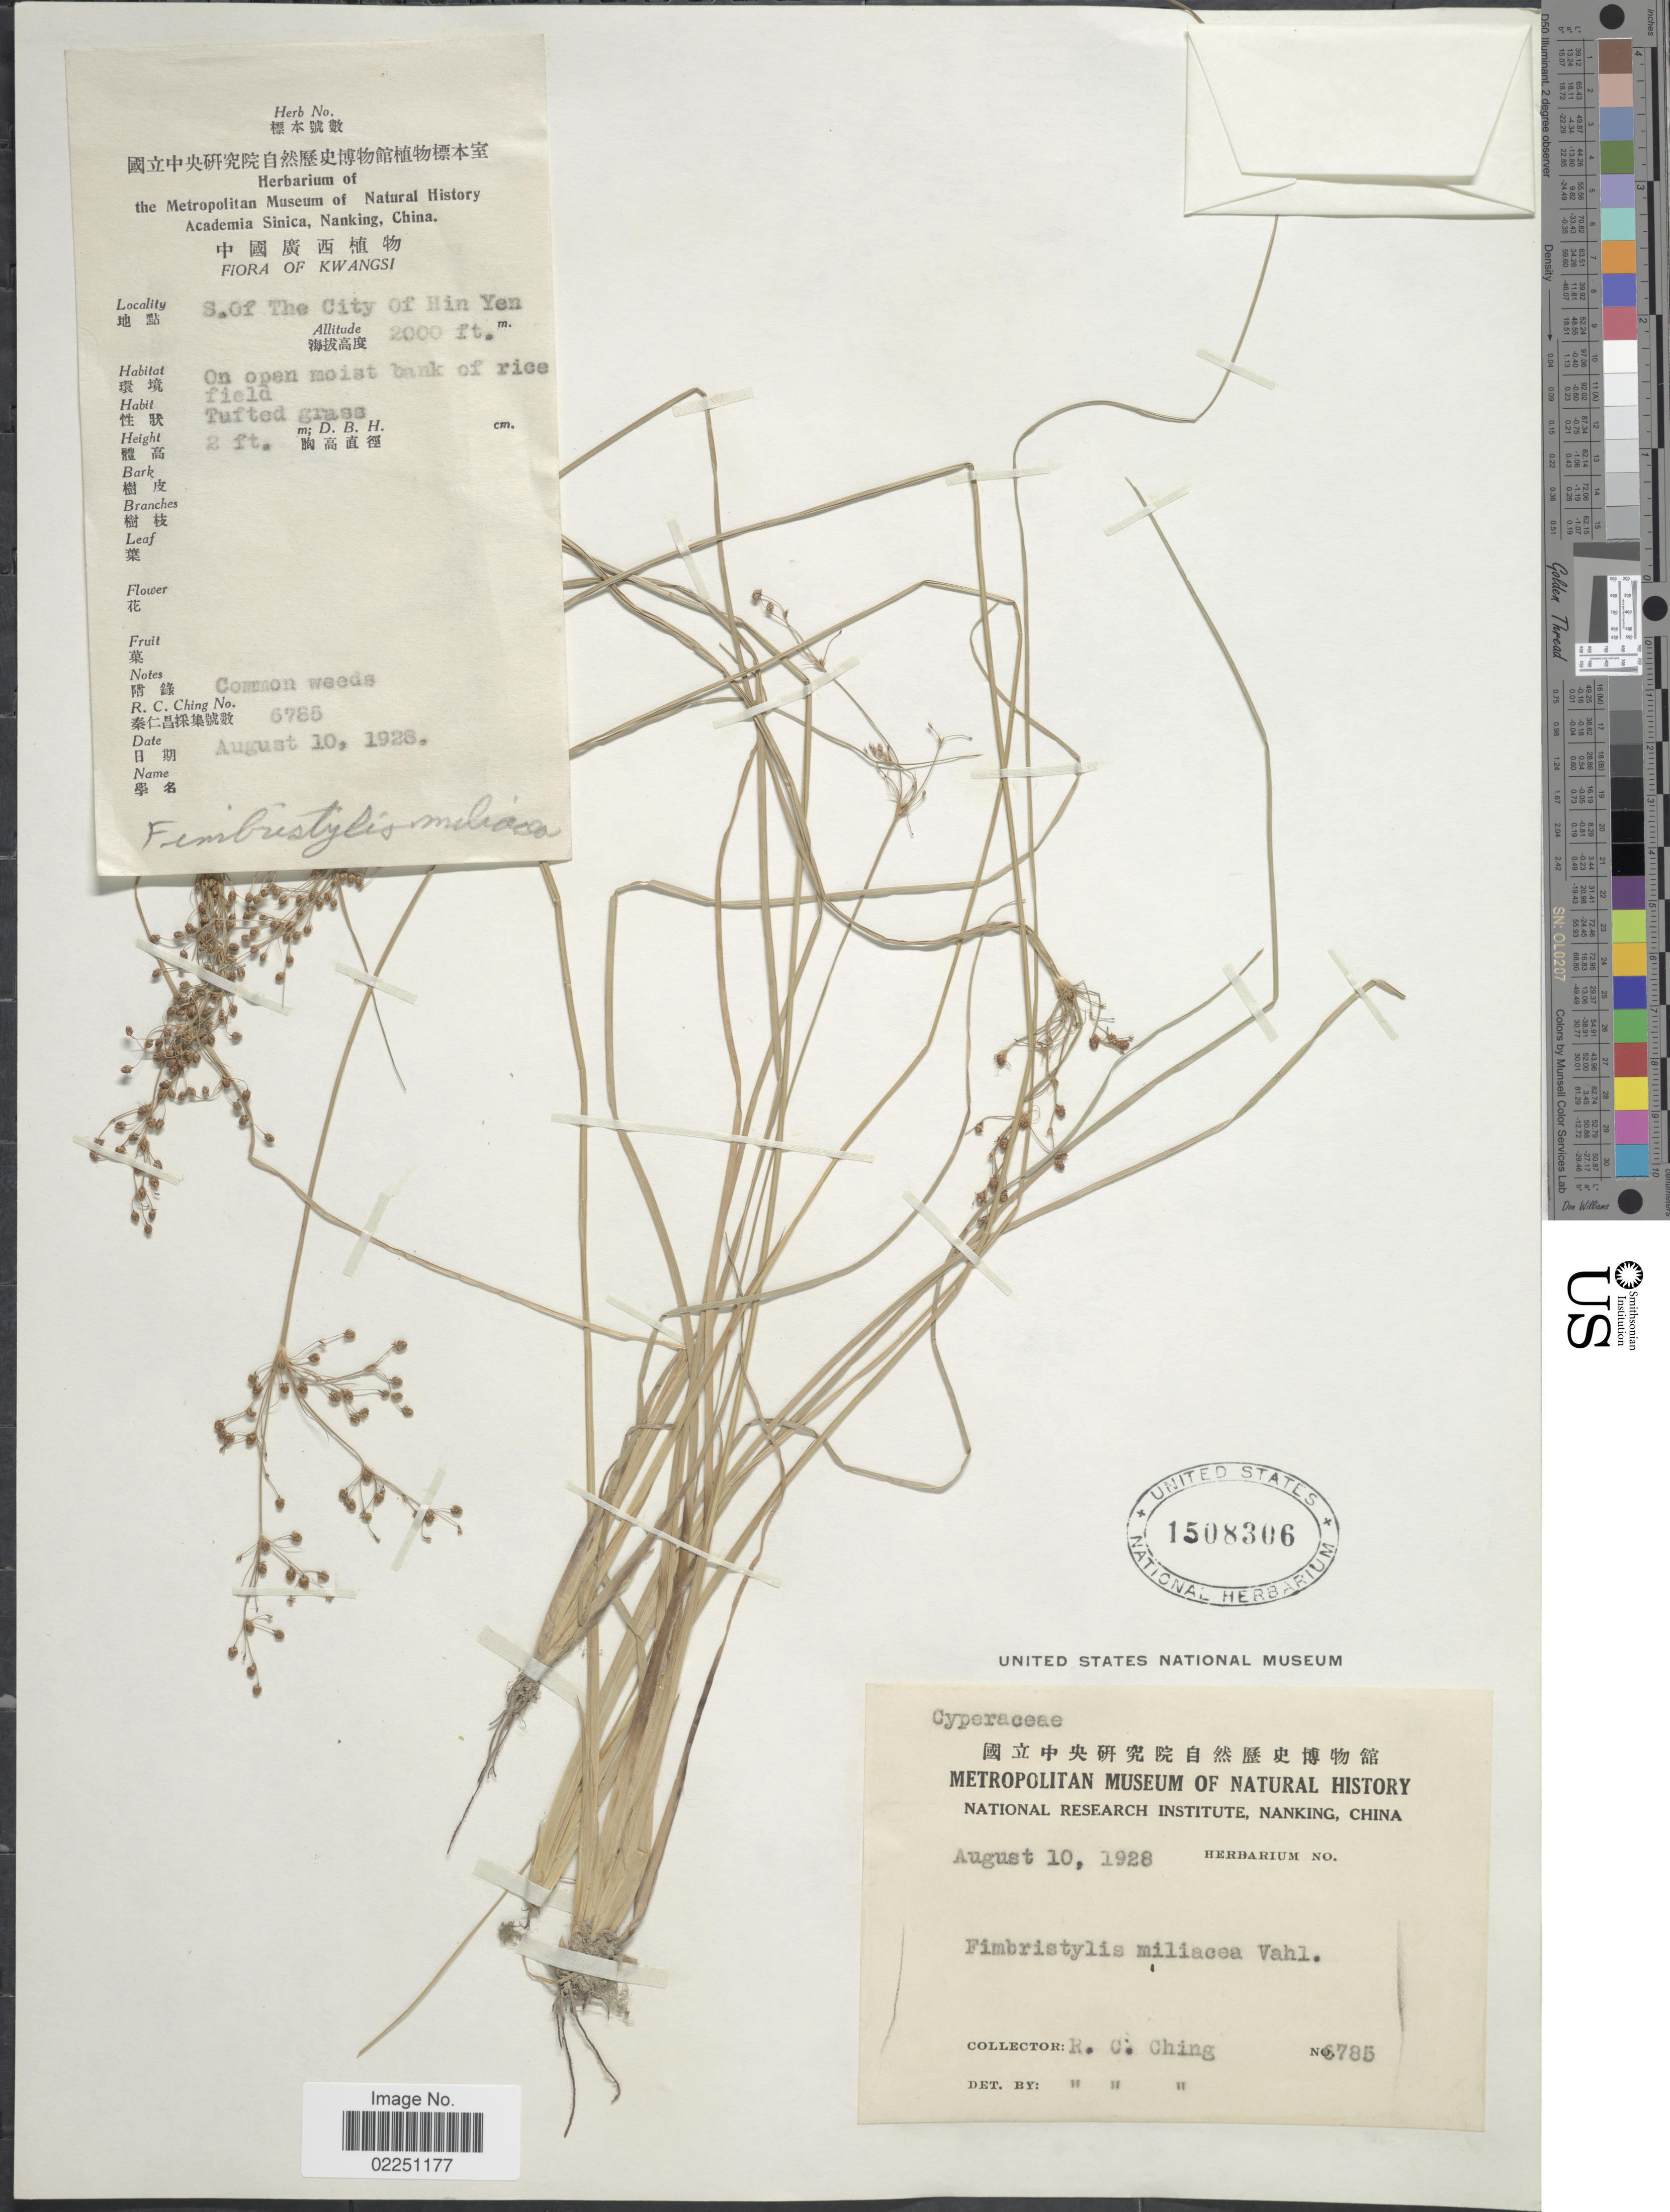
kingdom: Plantae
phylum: Tracheophyta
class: Liliopsida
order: Poales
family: Cyperaceae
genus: Fimbristylis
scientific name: Fimbristylis littoralis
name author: Gaudich.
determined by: Strong, M. T., (US), Smithsonian Institution - National Museum of Natural History (UNITED STATES)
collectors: R. C. Ching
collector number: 6785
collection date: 1928-08-10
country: China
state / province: Guangxi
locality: Kwangsi. S. Of The City of Hin Yen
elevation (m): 610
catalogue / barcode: US 1508306